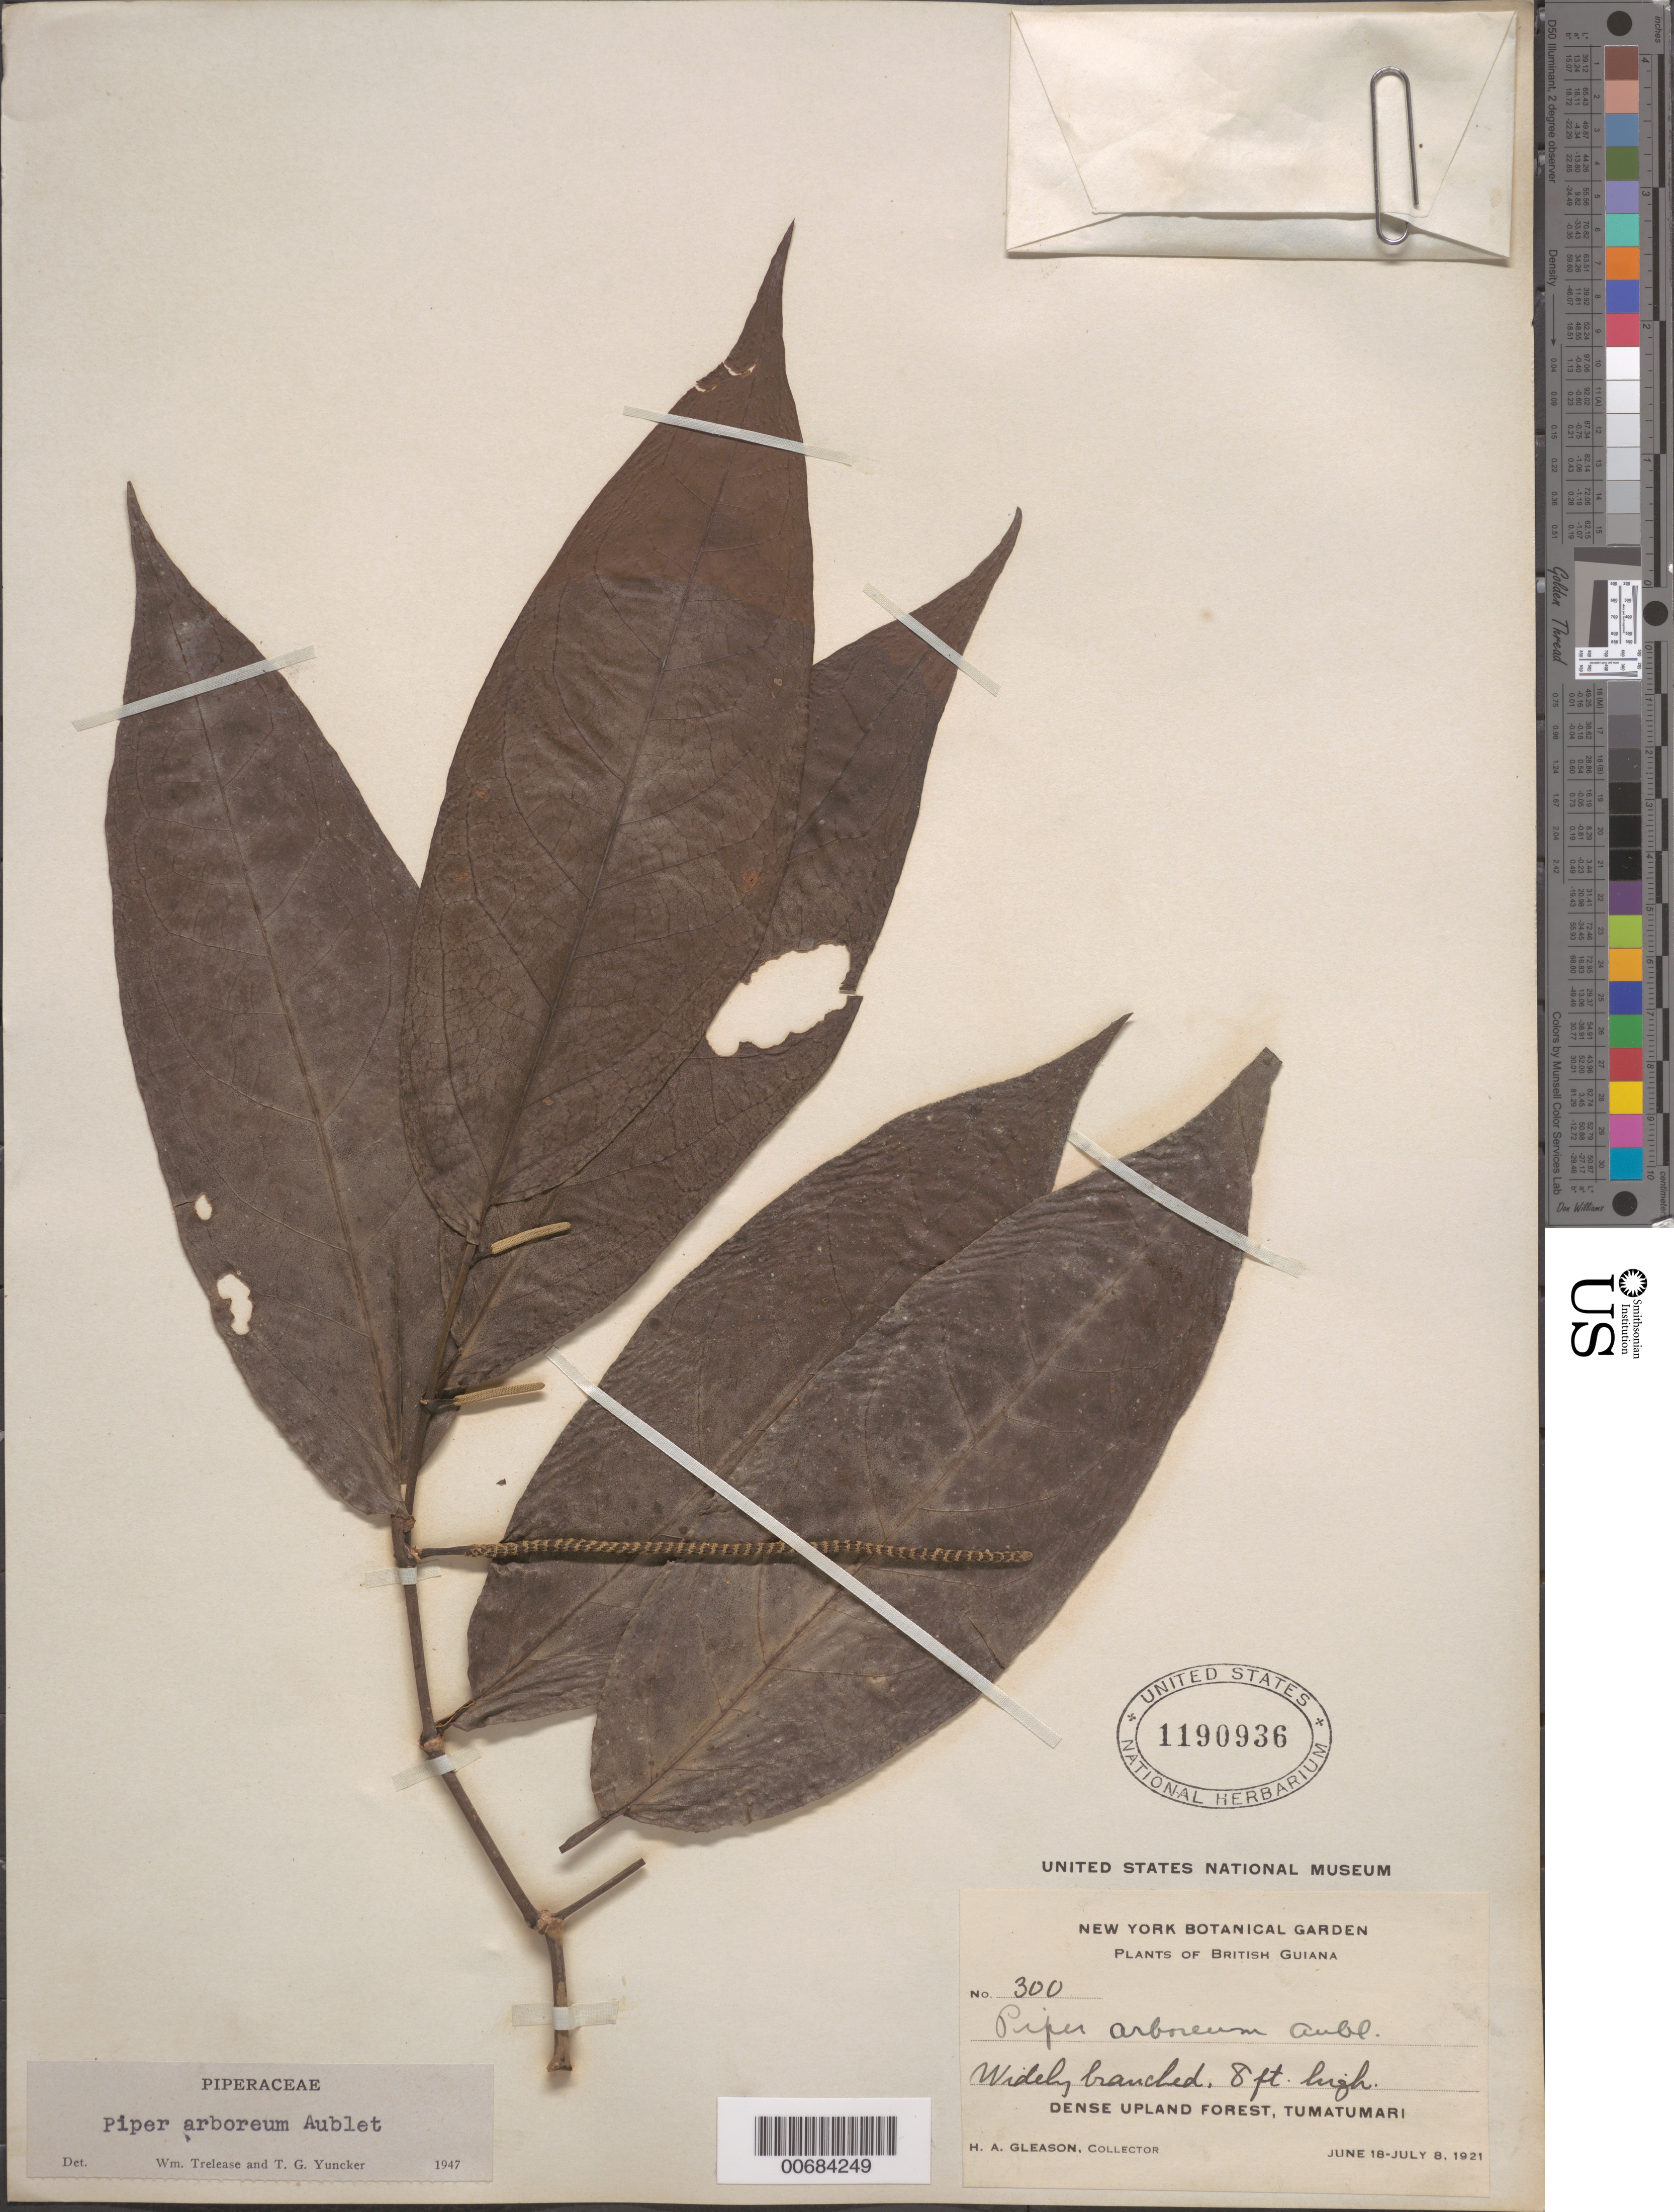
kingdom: Plantae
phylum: Tracheophyta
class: Magnoliopsida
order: Piperales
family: Piperaceae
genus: Piper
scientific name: Piper arboreum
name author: Aubl.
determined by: Trelease, W.; Yuncker, T. G.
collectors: H. A. Gleason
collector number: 300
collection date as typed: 18-Jun-21 to 8-Jul-21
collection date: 1921-06-18/1921-07-08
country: Guyana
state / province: Potaro-Siparuni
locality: Tumatumari Village, Potaro R.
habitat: Dense upland forest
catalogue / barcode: US 1190936